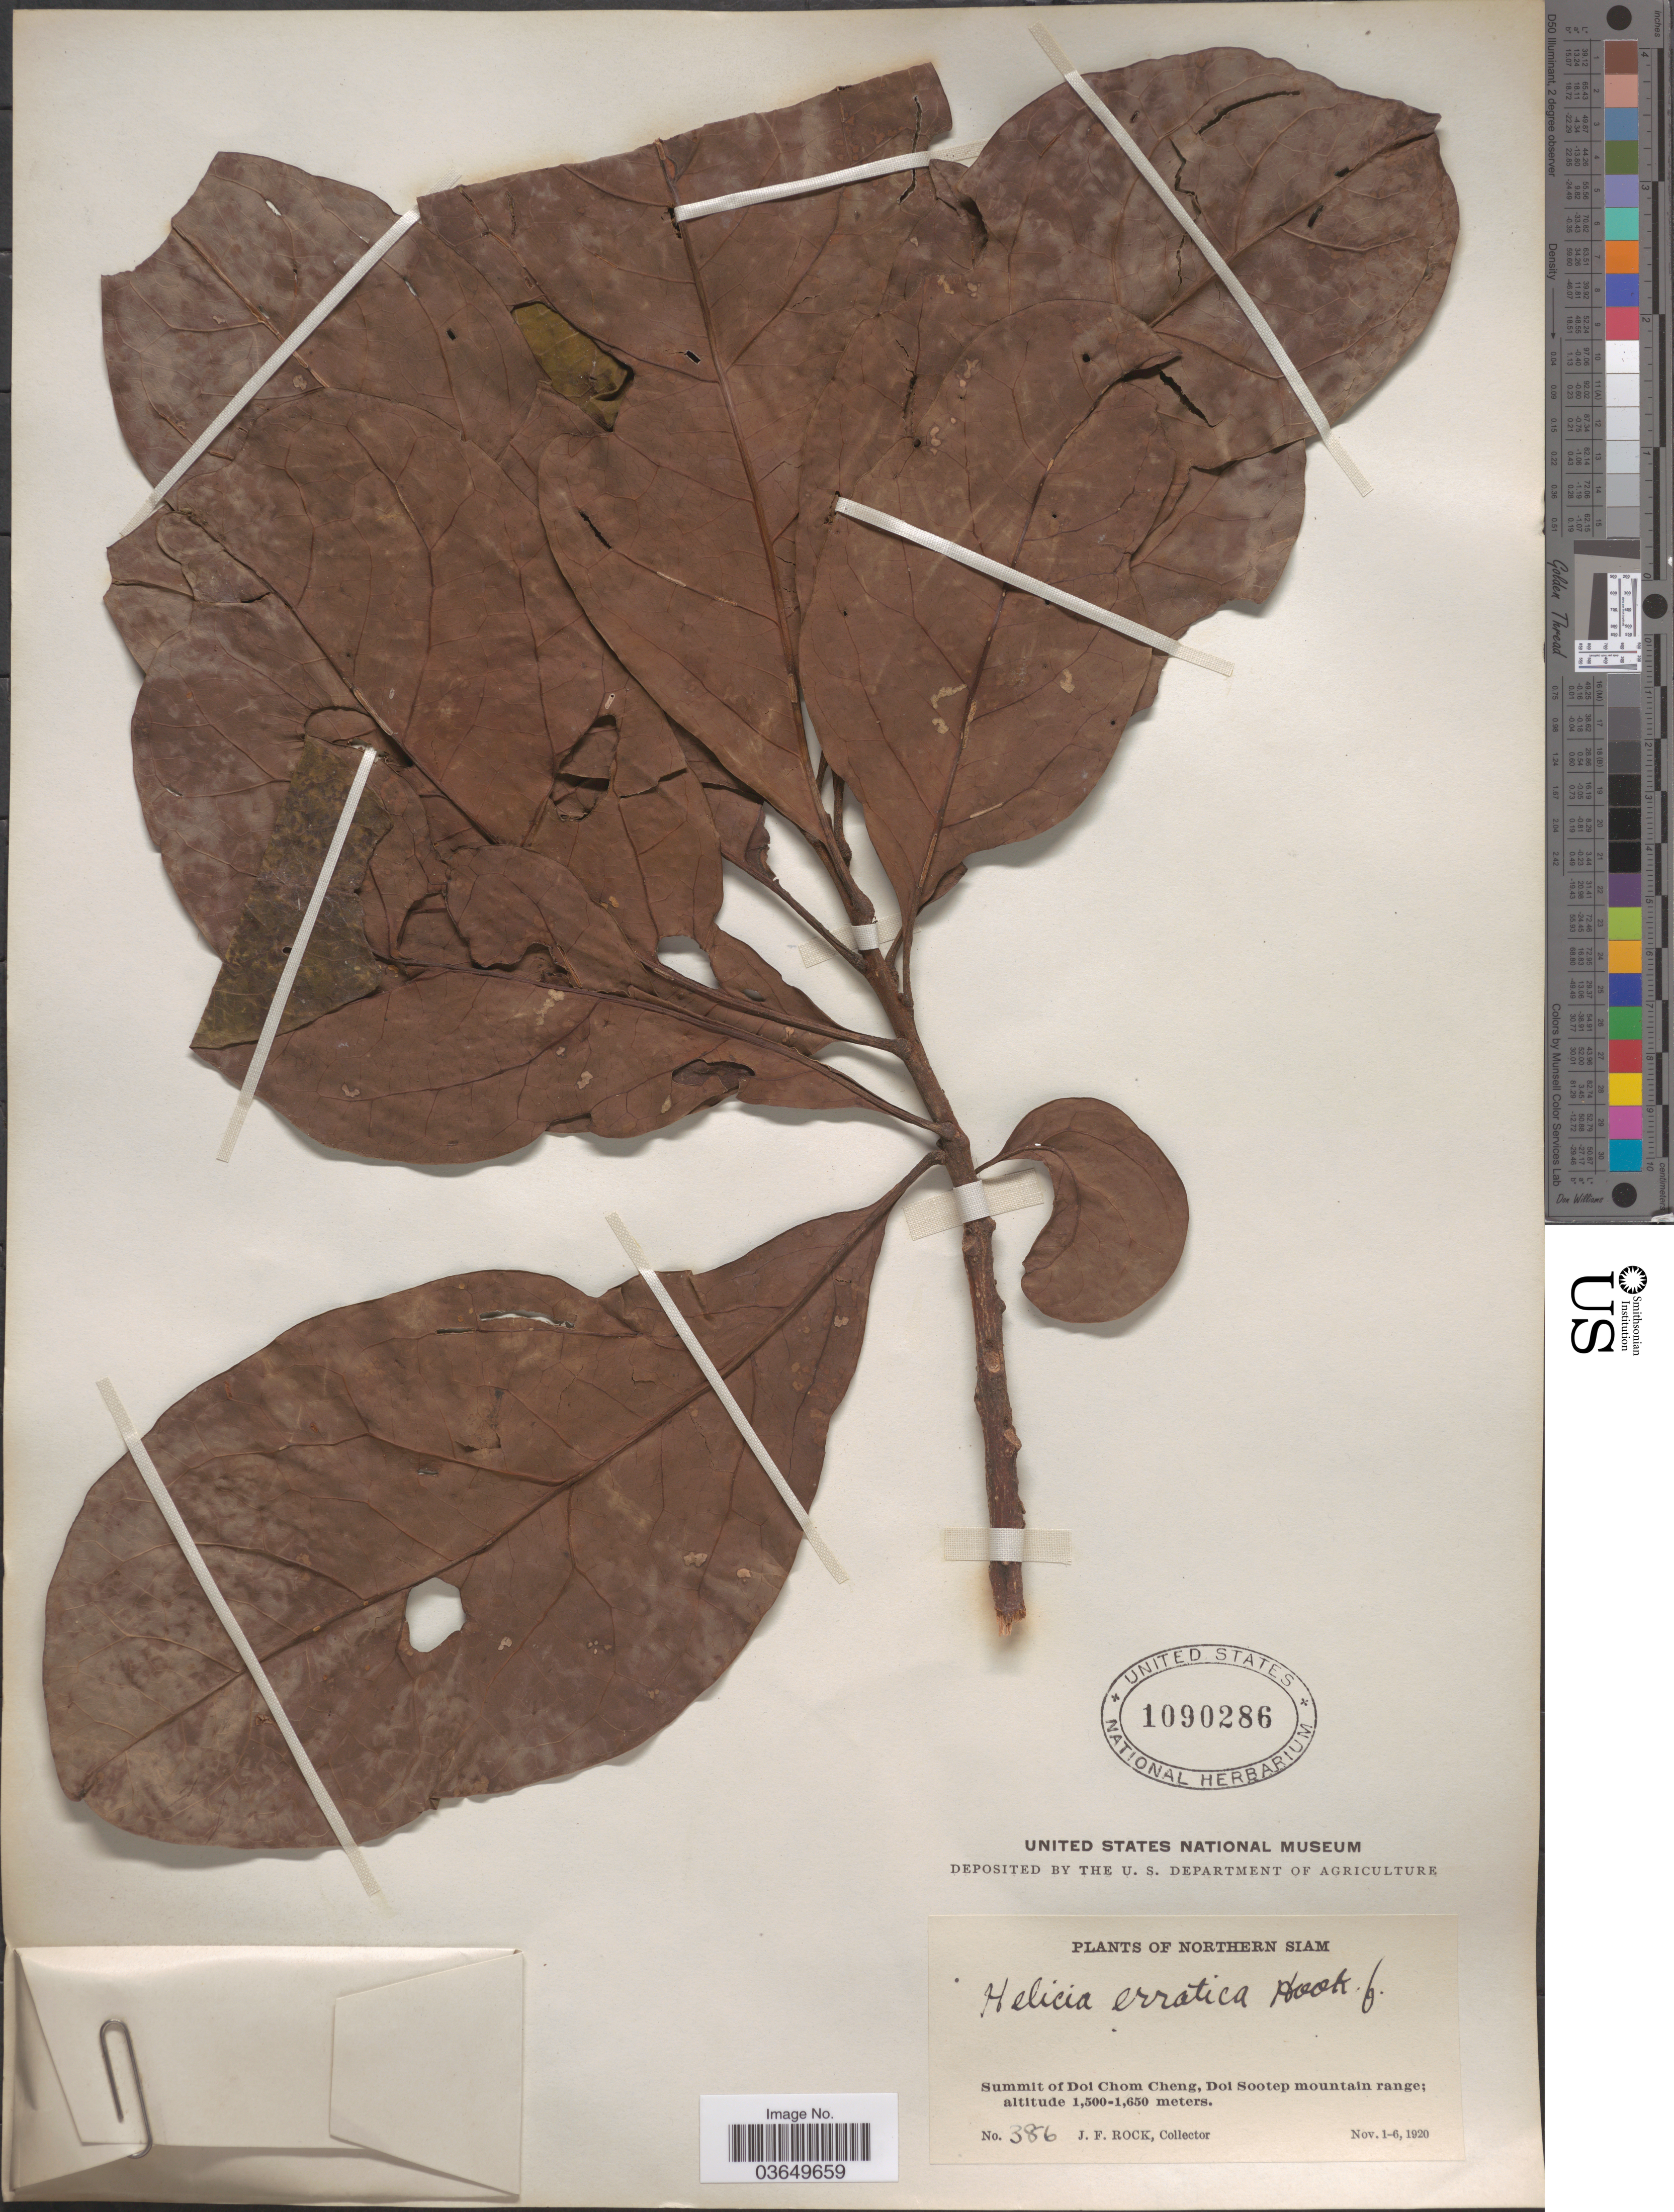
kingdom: Plantae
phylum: Tracheophyta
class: Magnoliopsida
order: Proteales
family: Proteaceae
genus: Helicia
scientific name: Helicia erratica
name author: Hook. f.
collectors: J. Rock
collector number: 386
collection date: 1920-11-01/1920-11-06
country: Thailand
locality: Northern Siam. Summit of Doi Chom Cheng, Doi Sootep mountain range.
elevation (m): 1500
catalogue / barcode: US 1090286